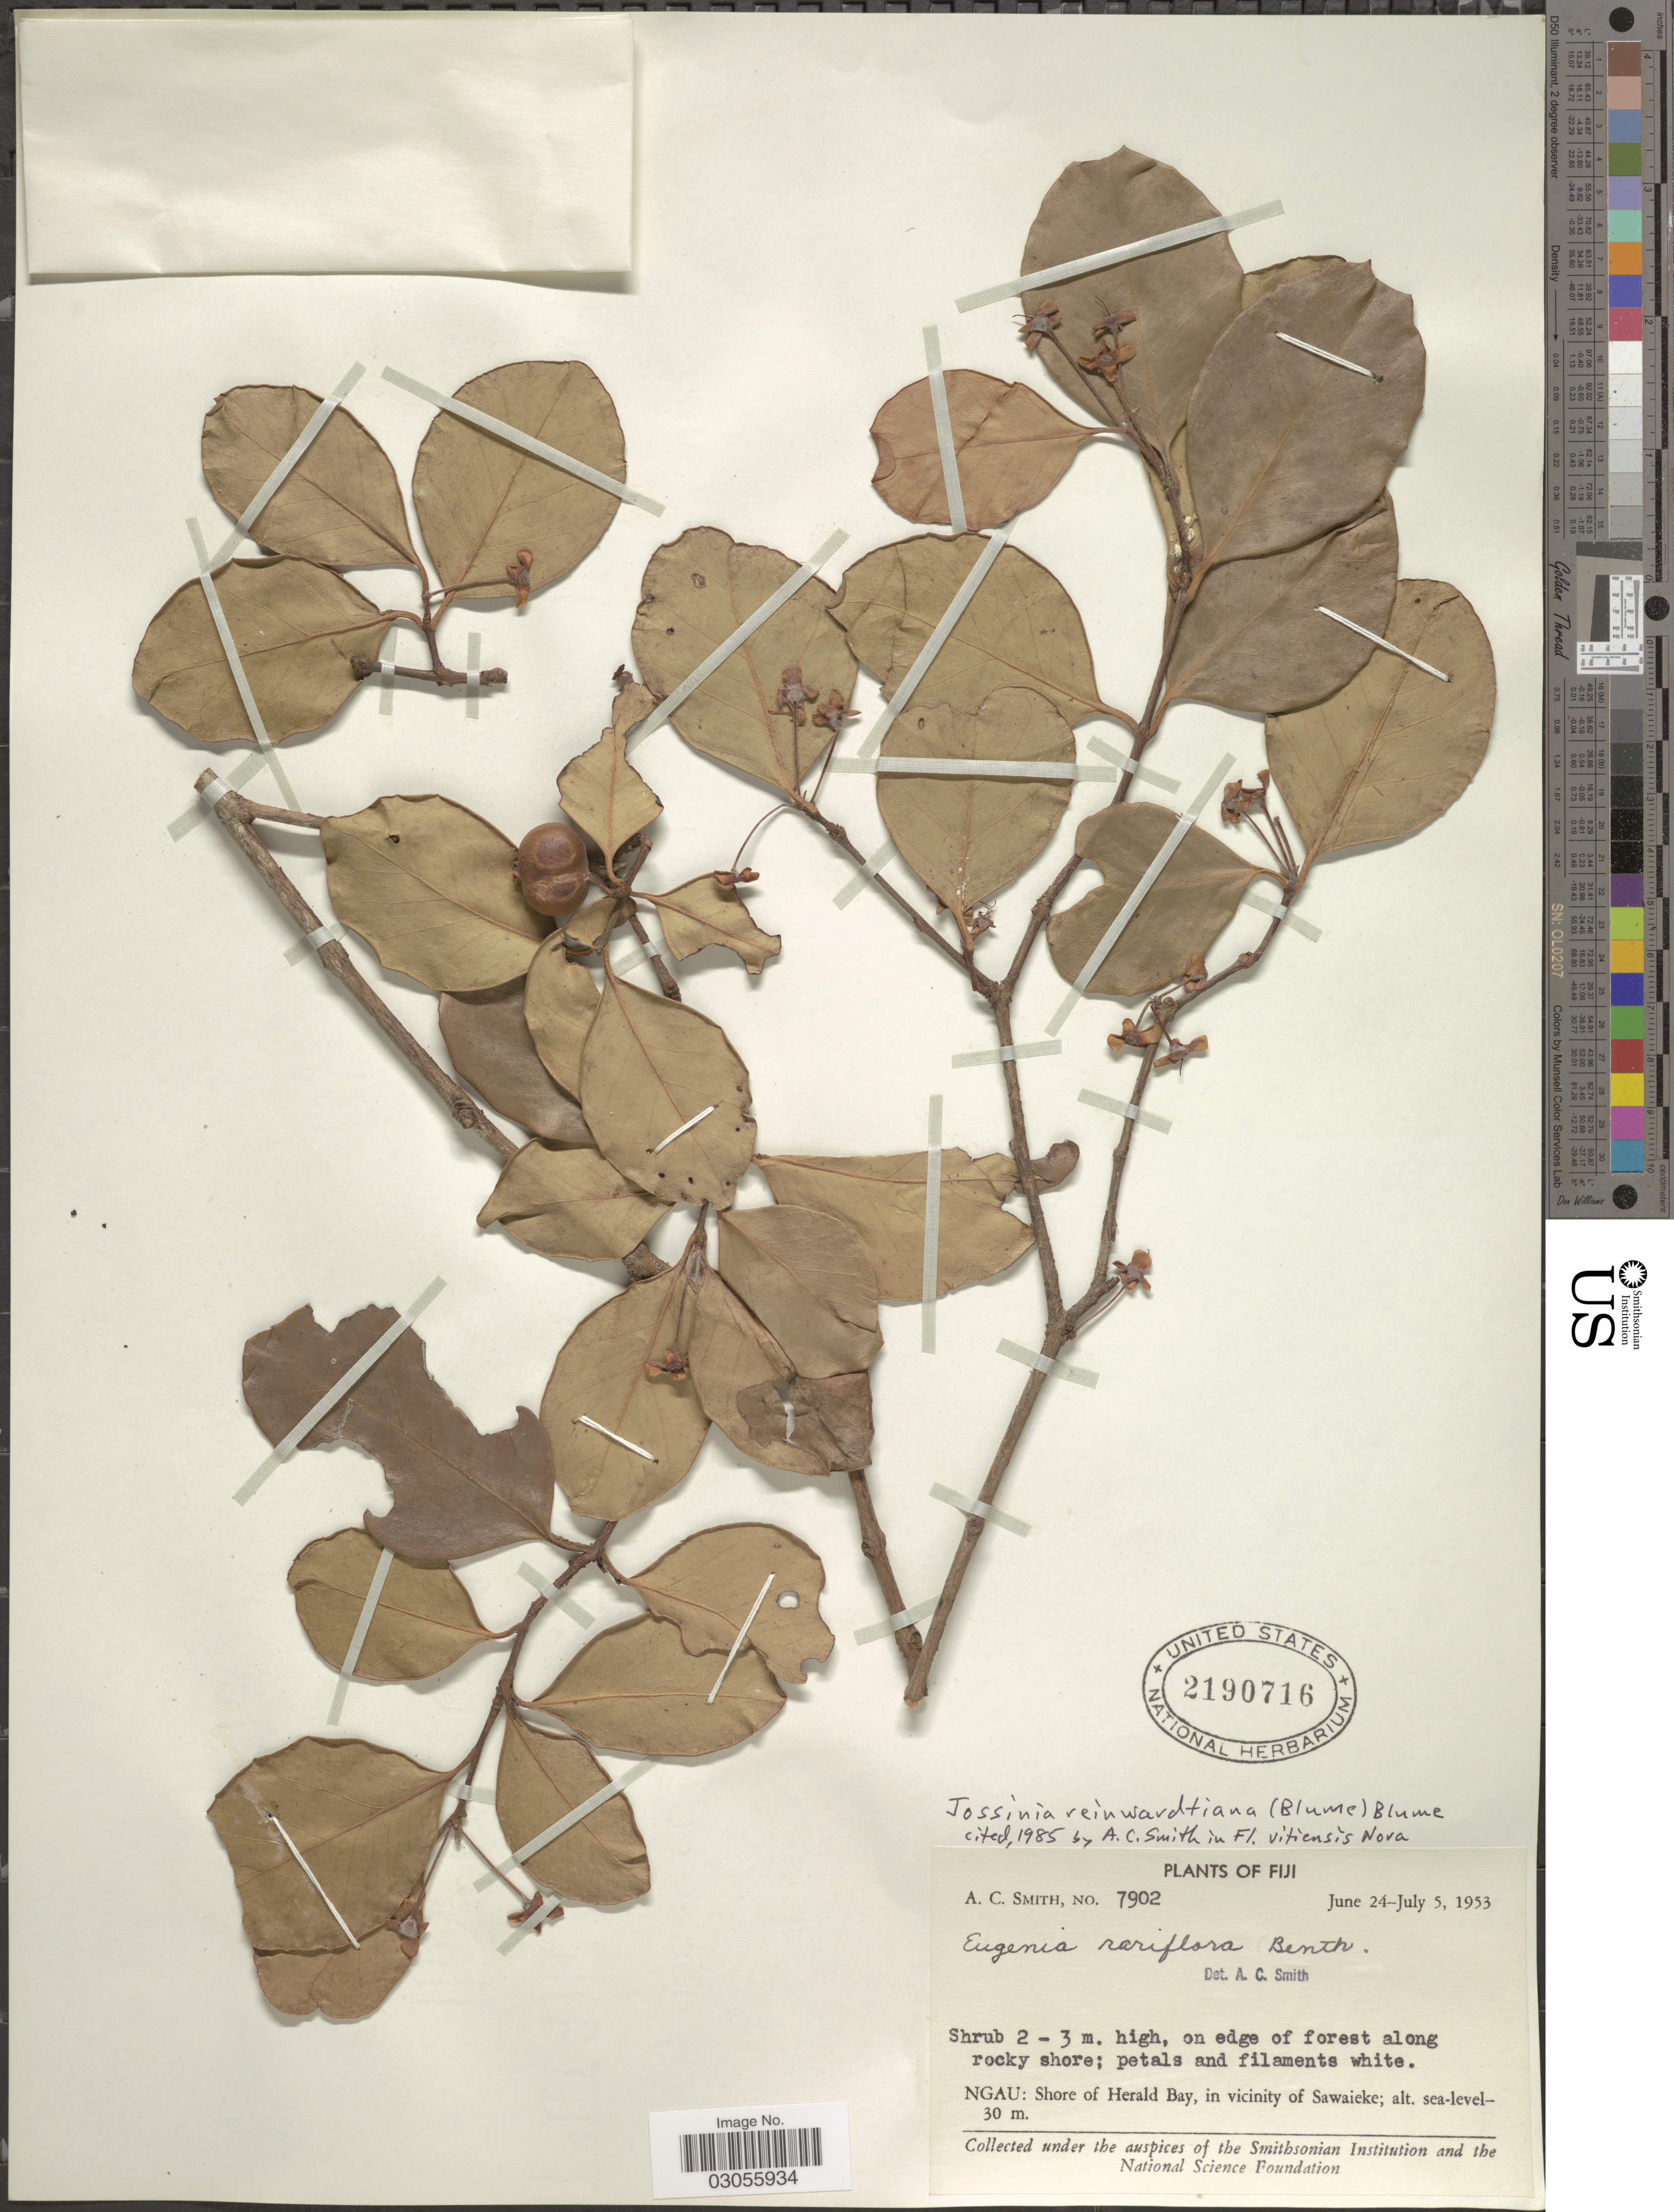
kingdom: Plantae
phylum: Tracheophyta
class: Magnoliopsida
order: Myrtales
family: Myrtaceae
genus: Eugenia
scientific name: Eugenia reinwardtiana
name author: (Blume) DC.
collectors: A. C. Smith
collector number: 7902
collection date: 1953-06-24/1953-07-05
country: Fiji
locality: Ngau: Shore of Herald, in vicinity of Sawaieke.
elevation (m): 0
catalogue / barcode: US 2190716